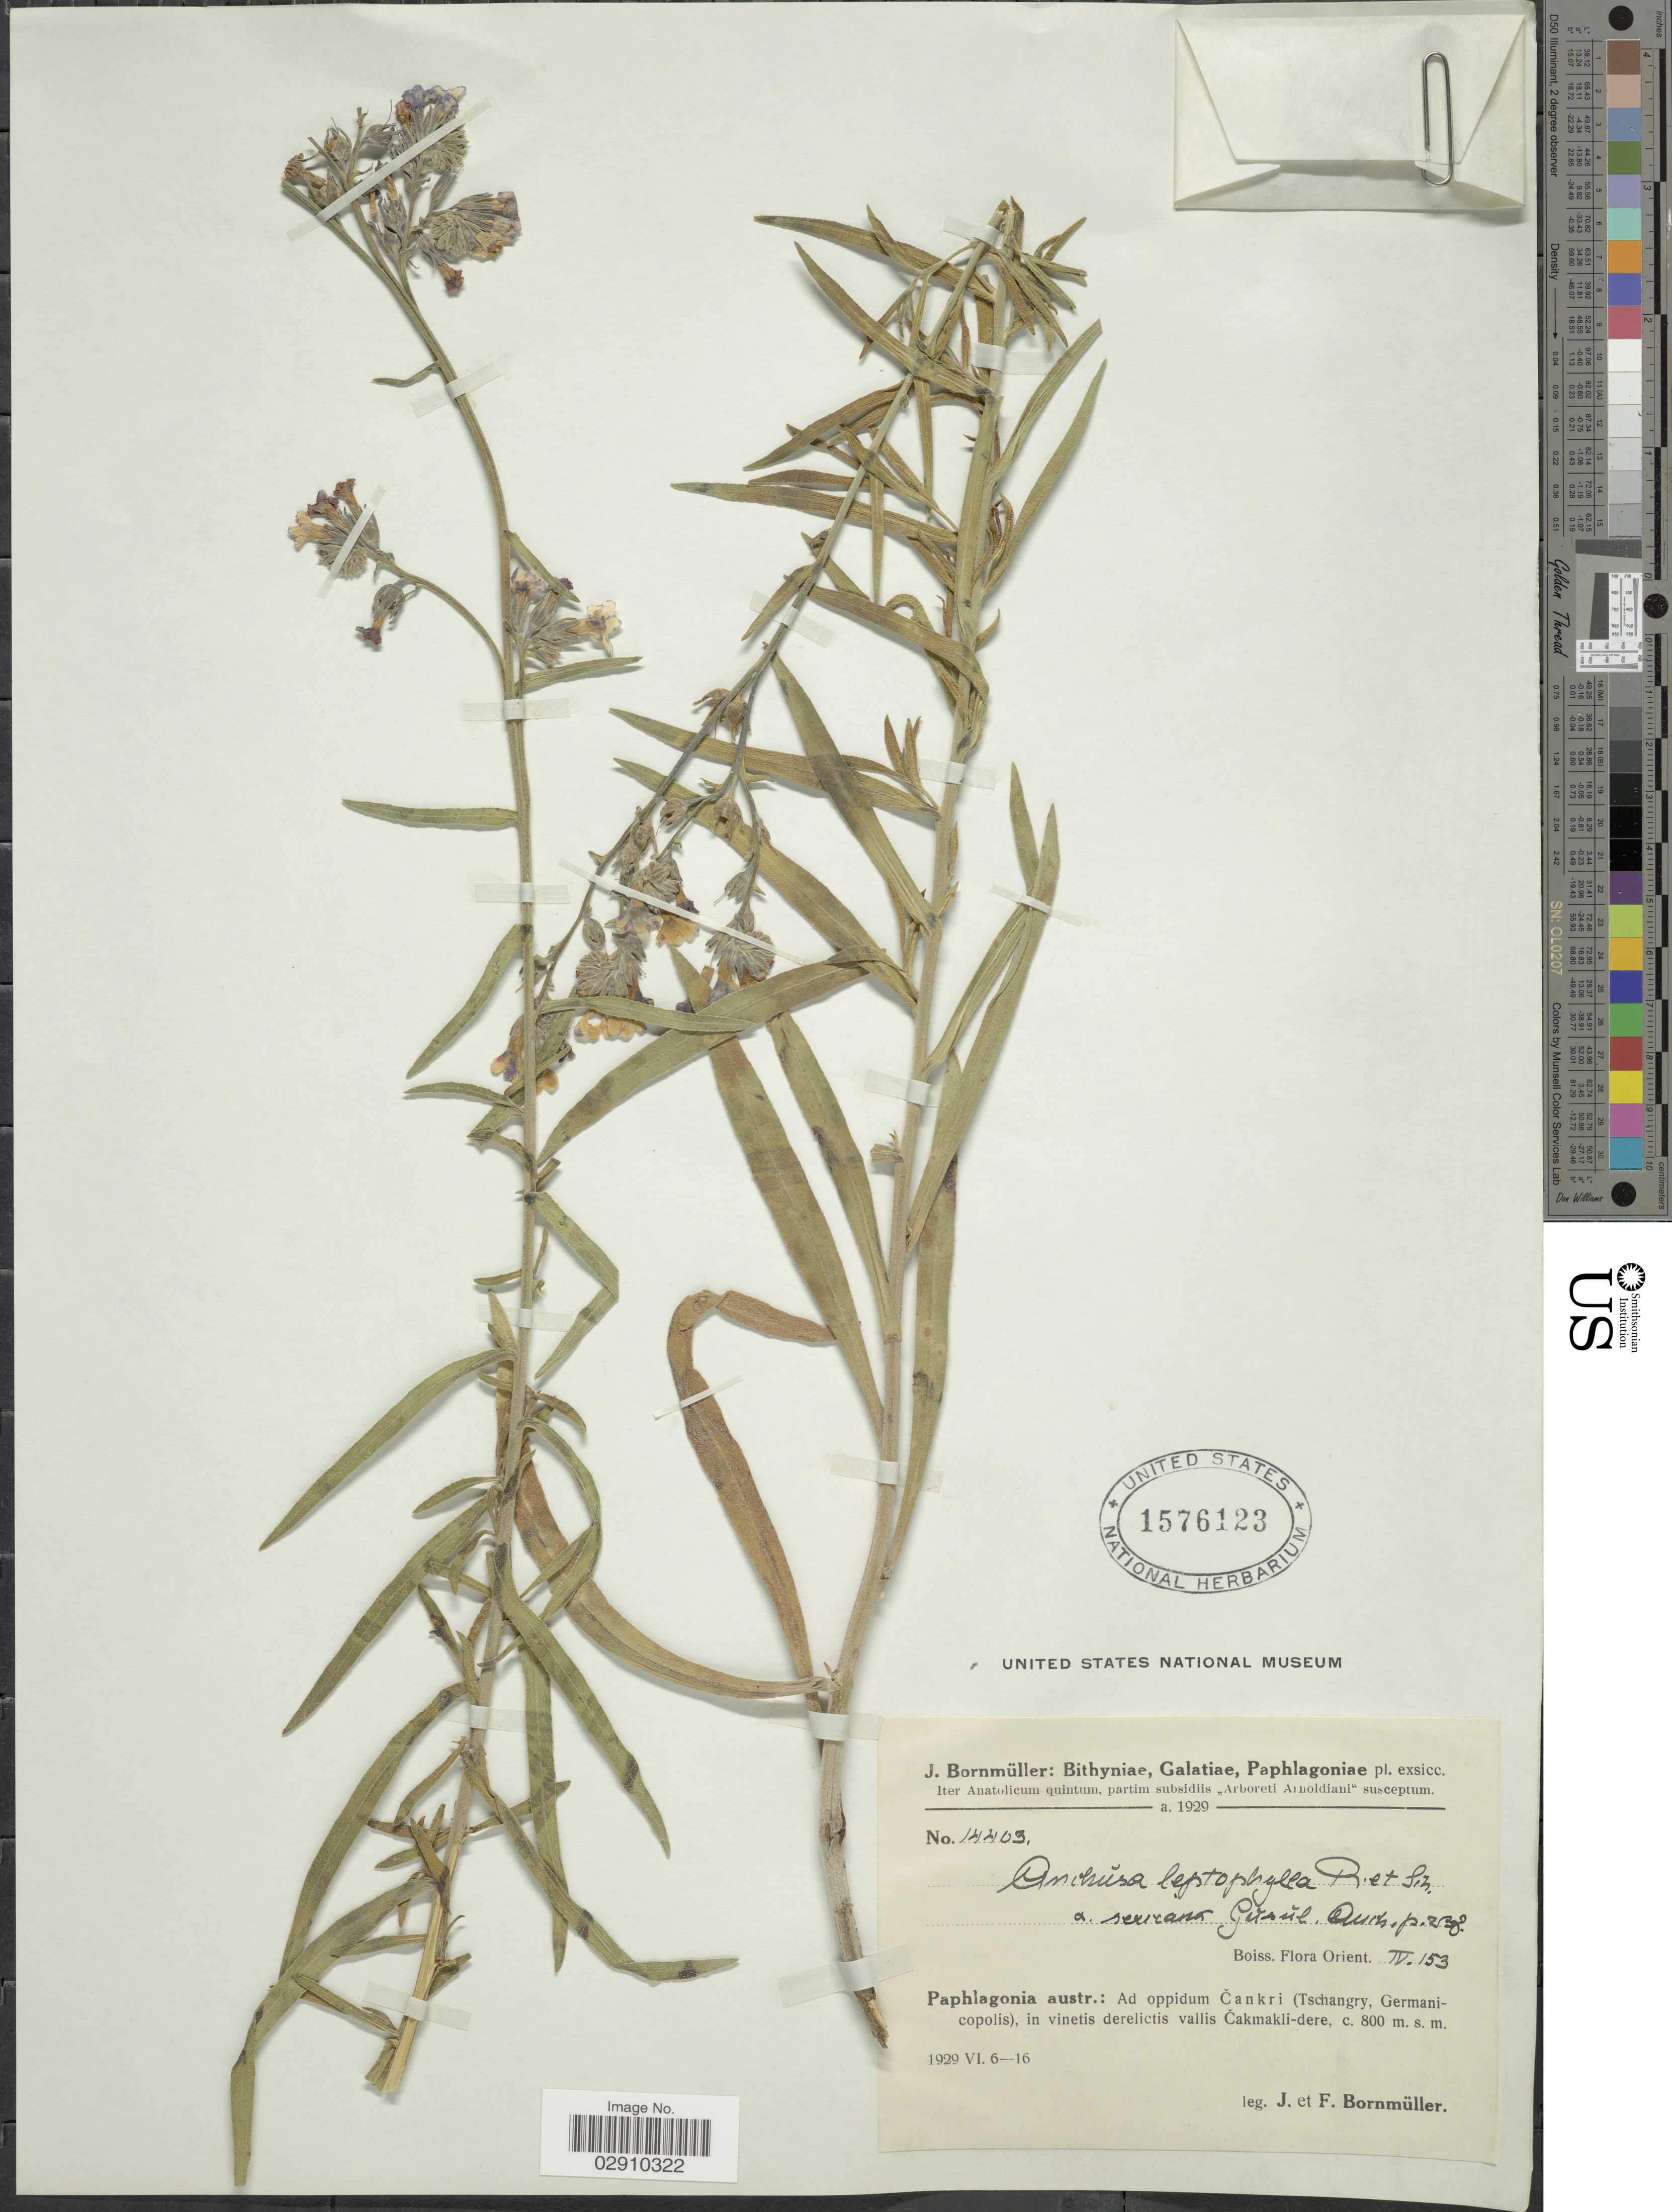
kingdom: Plantae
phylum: Tracheophyta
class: Magnoliopsida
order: Boraginales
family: Boraginaceae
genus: Anchusa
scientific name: Anchusa leptophylla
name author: Roem. & Schult.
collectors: J. Bornmüller & F. Bornmüller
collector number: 14403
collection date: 1929-06-06/1929-06-16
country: Turkey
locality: Bithyniae, Galatiae, Paphlagiae. Paphlagonia austr.: Ad oppidum Cankri (Tschangry, Germani-copolis), in vinetis derelictis vallis Cakmakli-dere.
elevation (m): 800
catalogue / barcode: US 1576123